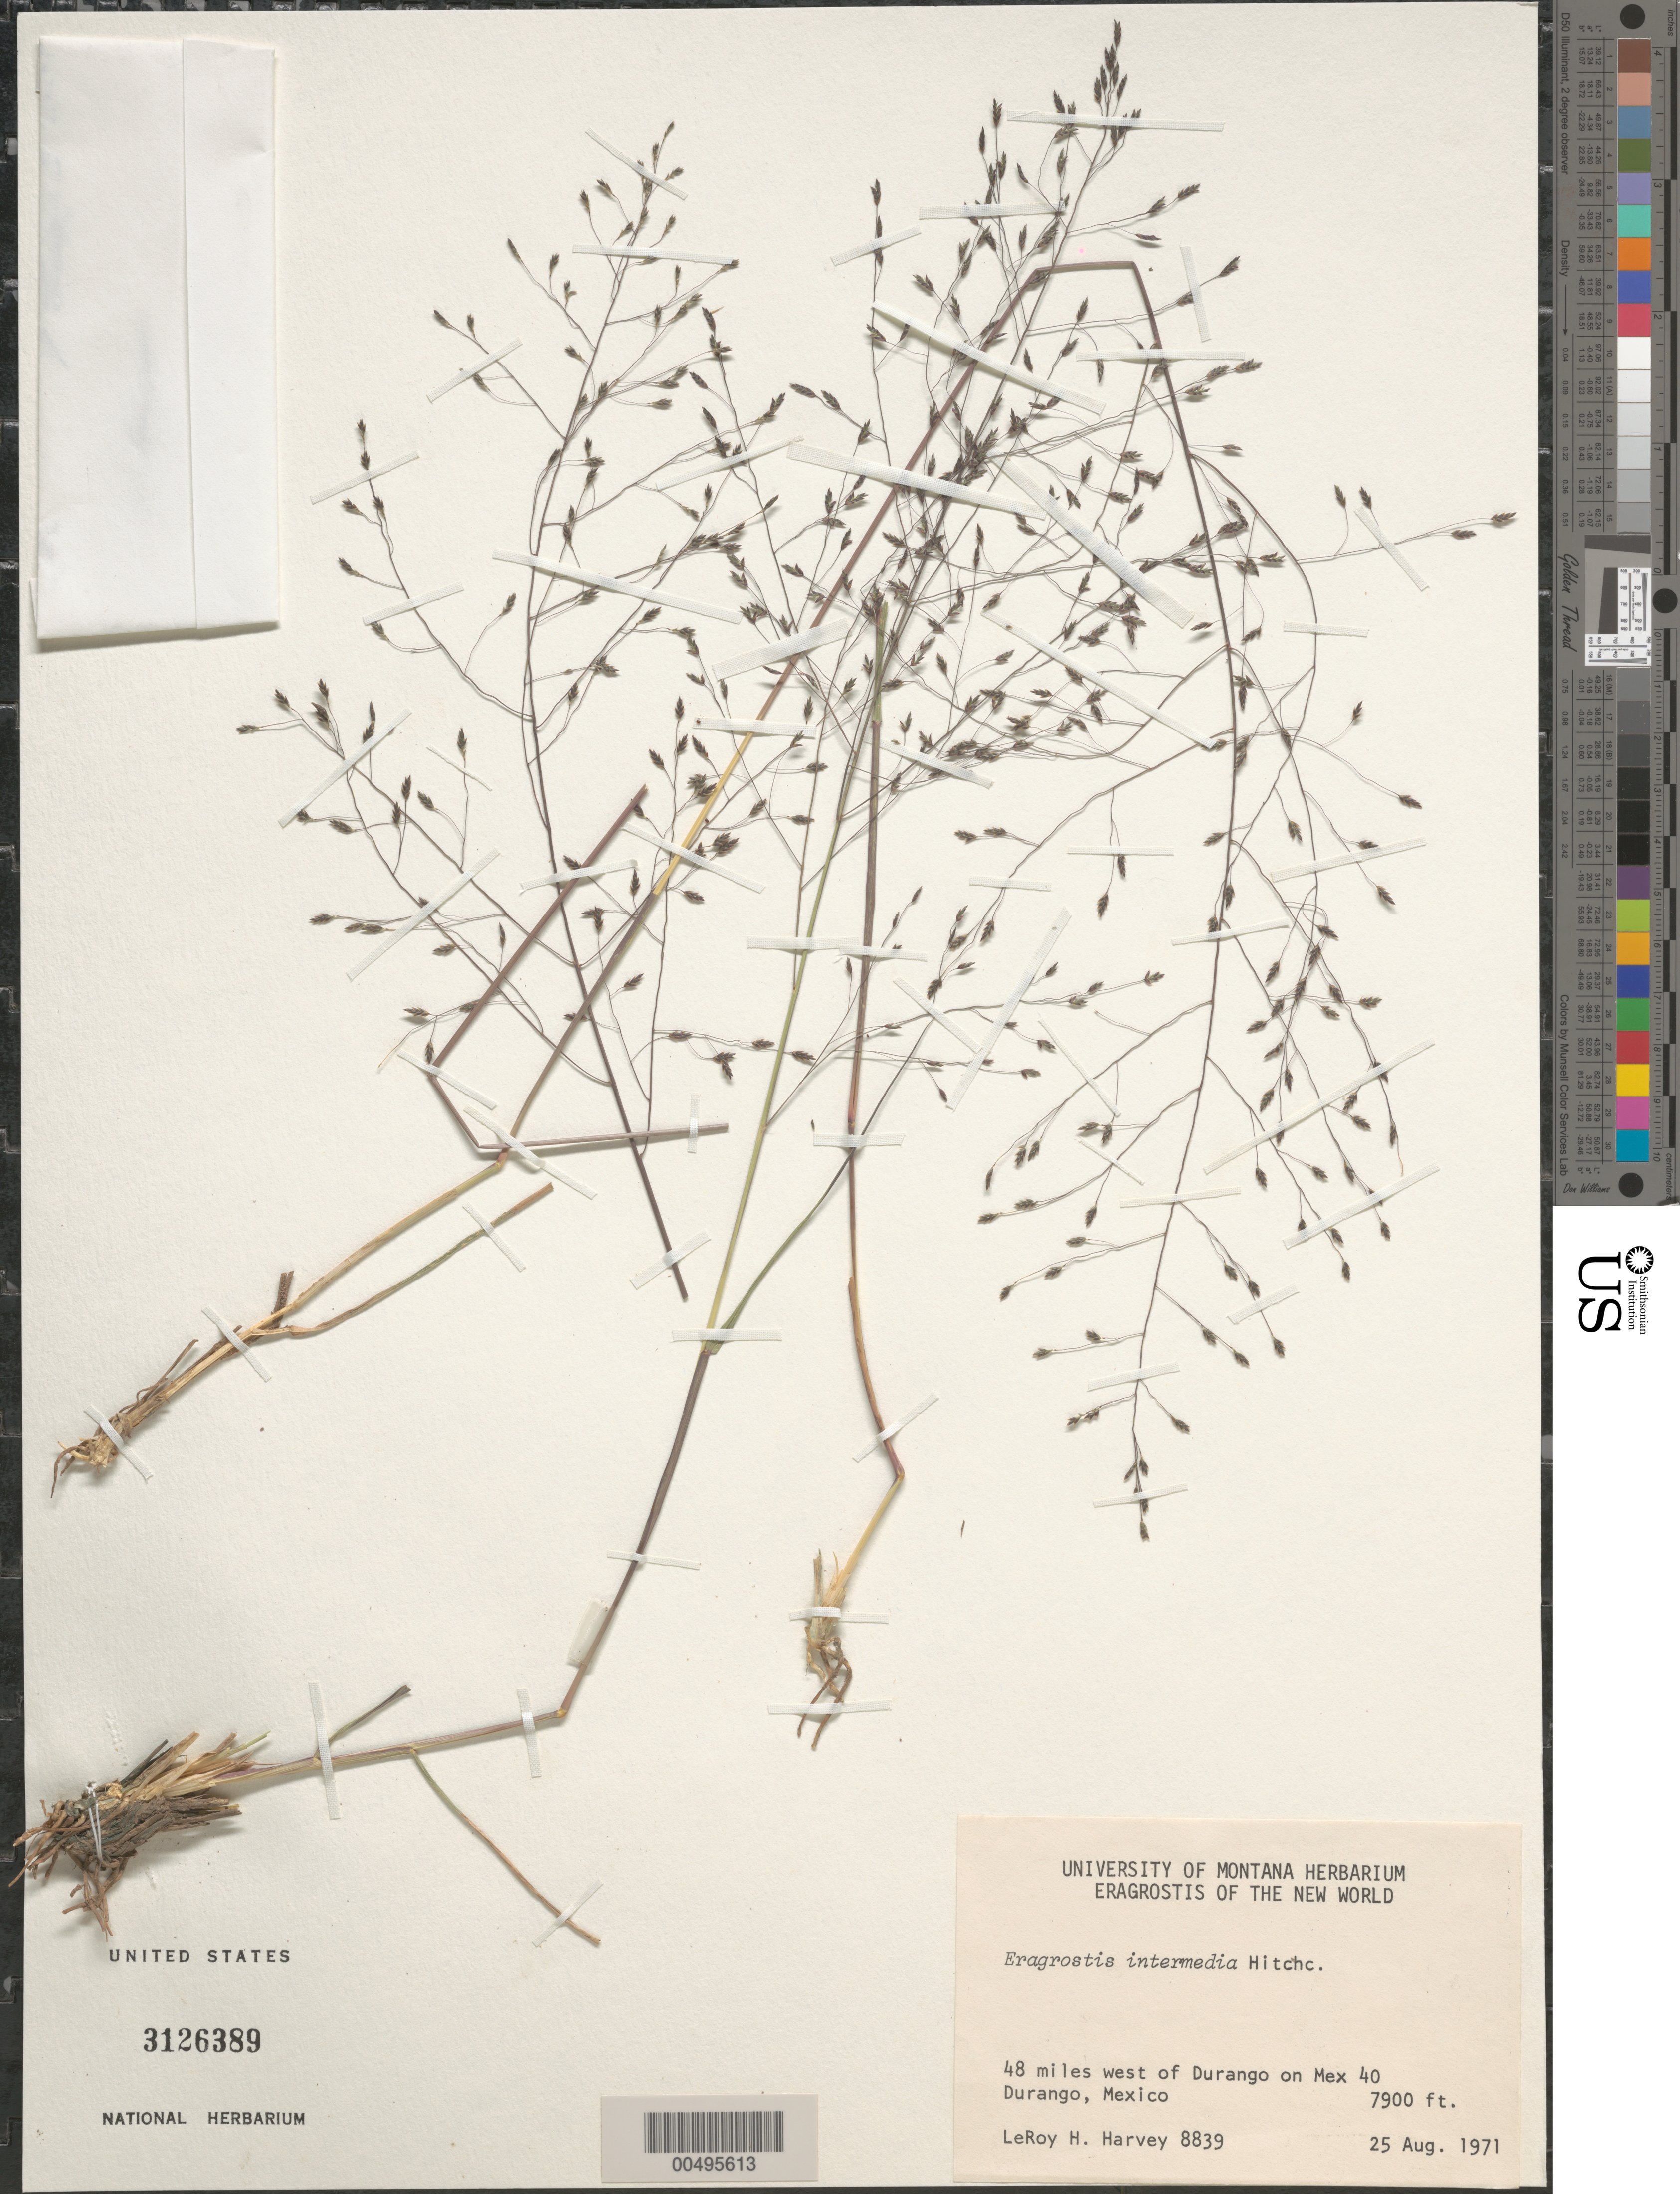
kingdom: Plantae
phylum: Tracheophyta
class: Liliopsida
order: Poales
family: Poaceae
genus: Eragrostis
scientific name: Eragrostis intermedia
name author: Hitchc.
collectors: L. H. Harvey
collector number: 8839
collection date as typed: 25 Aug 1971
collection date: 1971-08-25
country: Mexico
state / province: Durango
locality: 48 mi W of Durango on Mex 40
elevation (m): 2408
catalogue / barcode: US 3126389